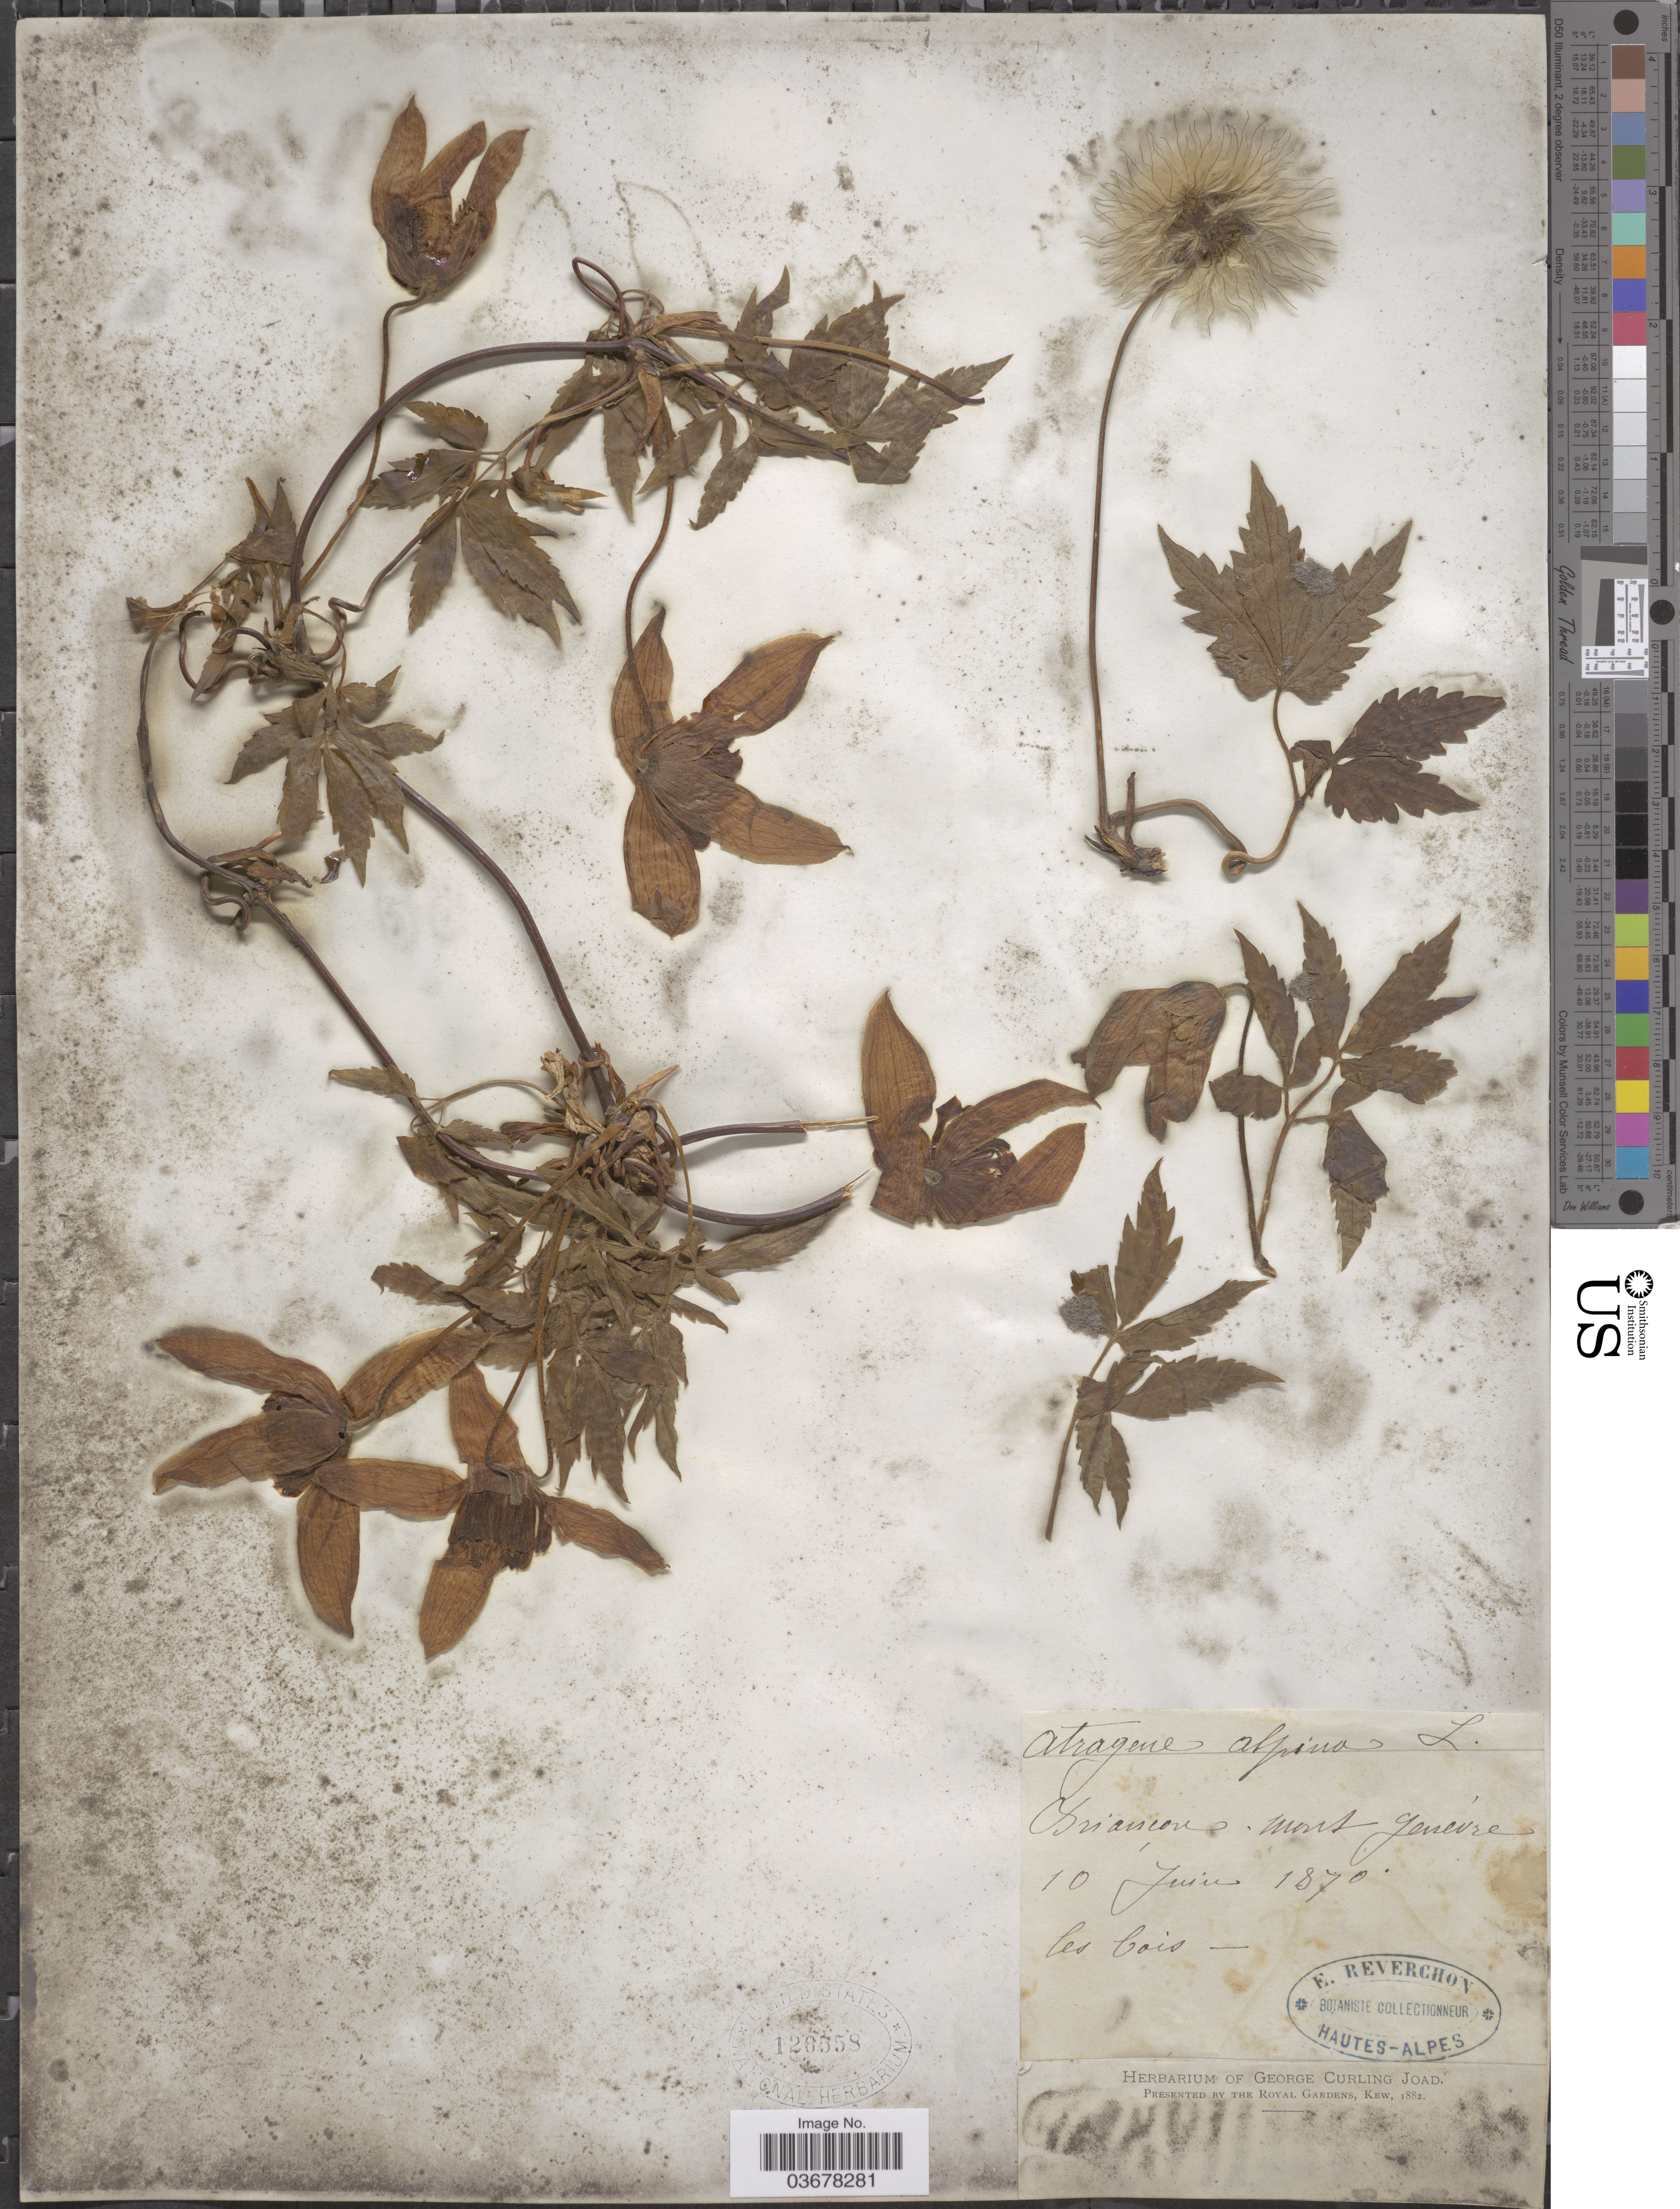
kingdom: Plantae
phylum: Tracheophyta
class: Magnoliopsida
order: Ranunculales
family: Ranunculaceae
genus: Clematis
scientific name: Clematis alpina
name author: (L.) Mill.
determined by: Strong, M. T., (US), Smithsonian Institution - National Museum of Natural History (UNITED STATES)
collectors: E. Reverchon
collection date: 1870-06-10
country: France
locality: Briancon, mont Genevre.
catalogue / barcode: US 126558